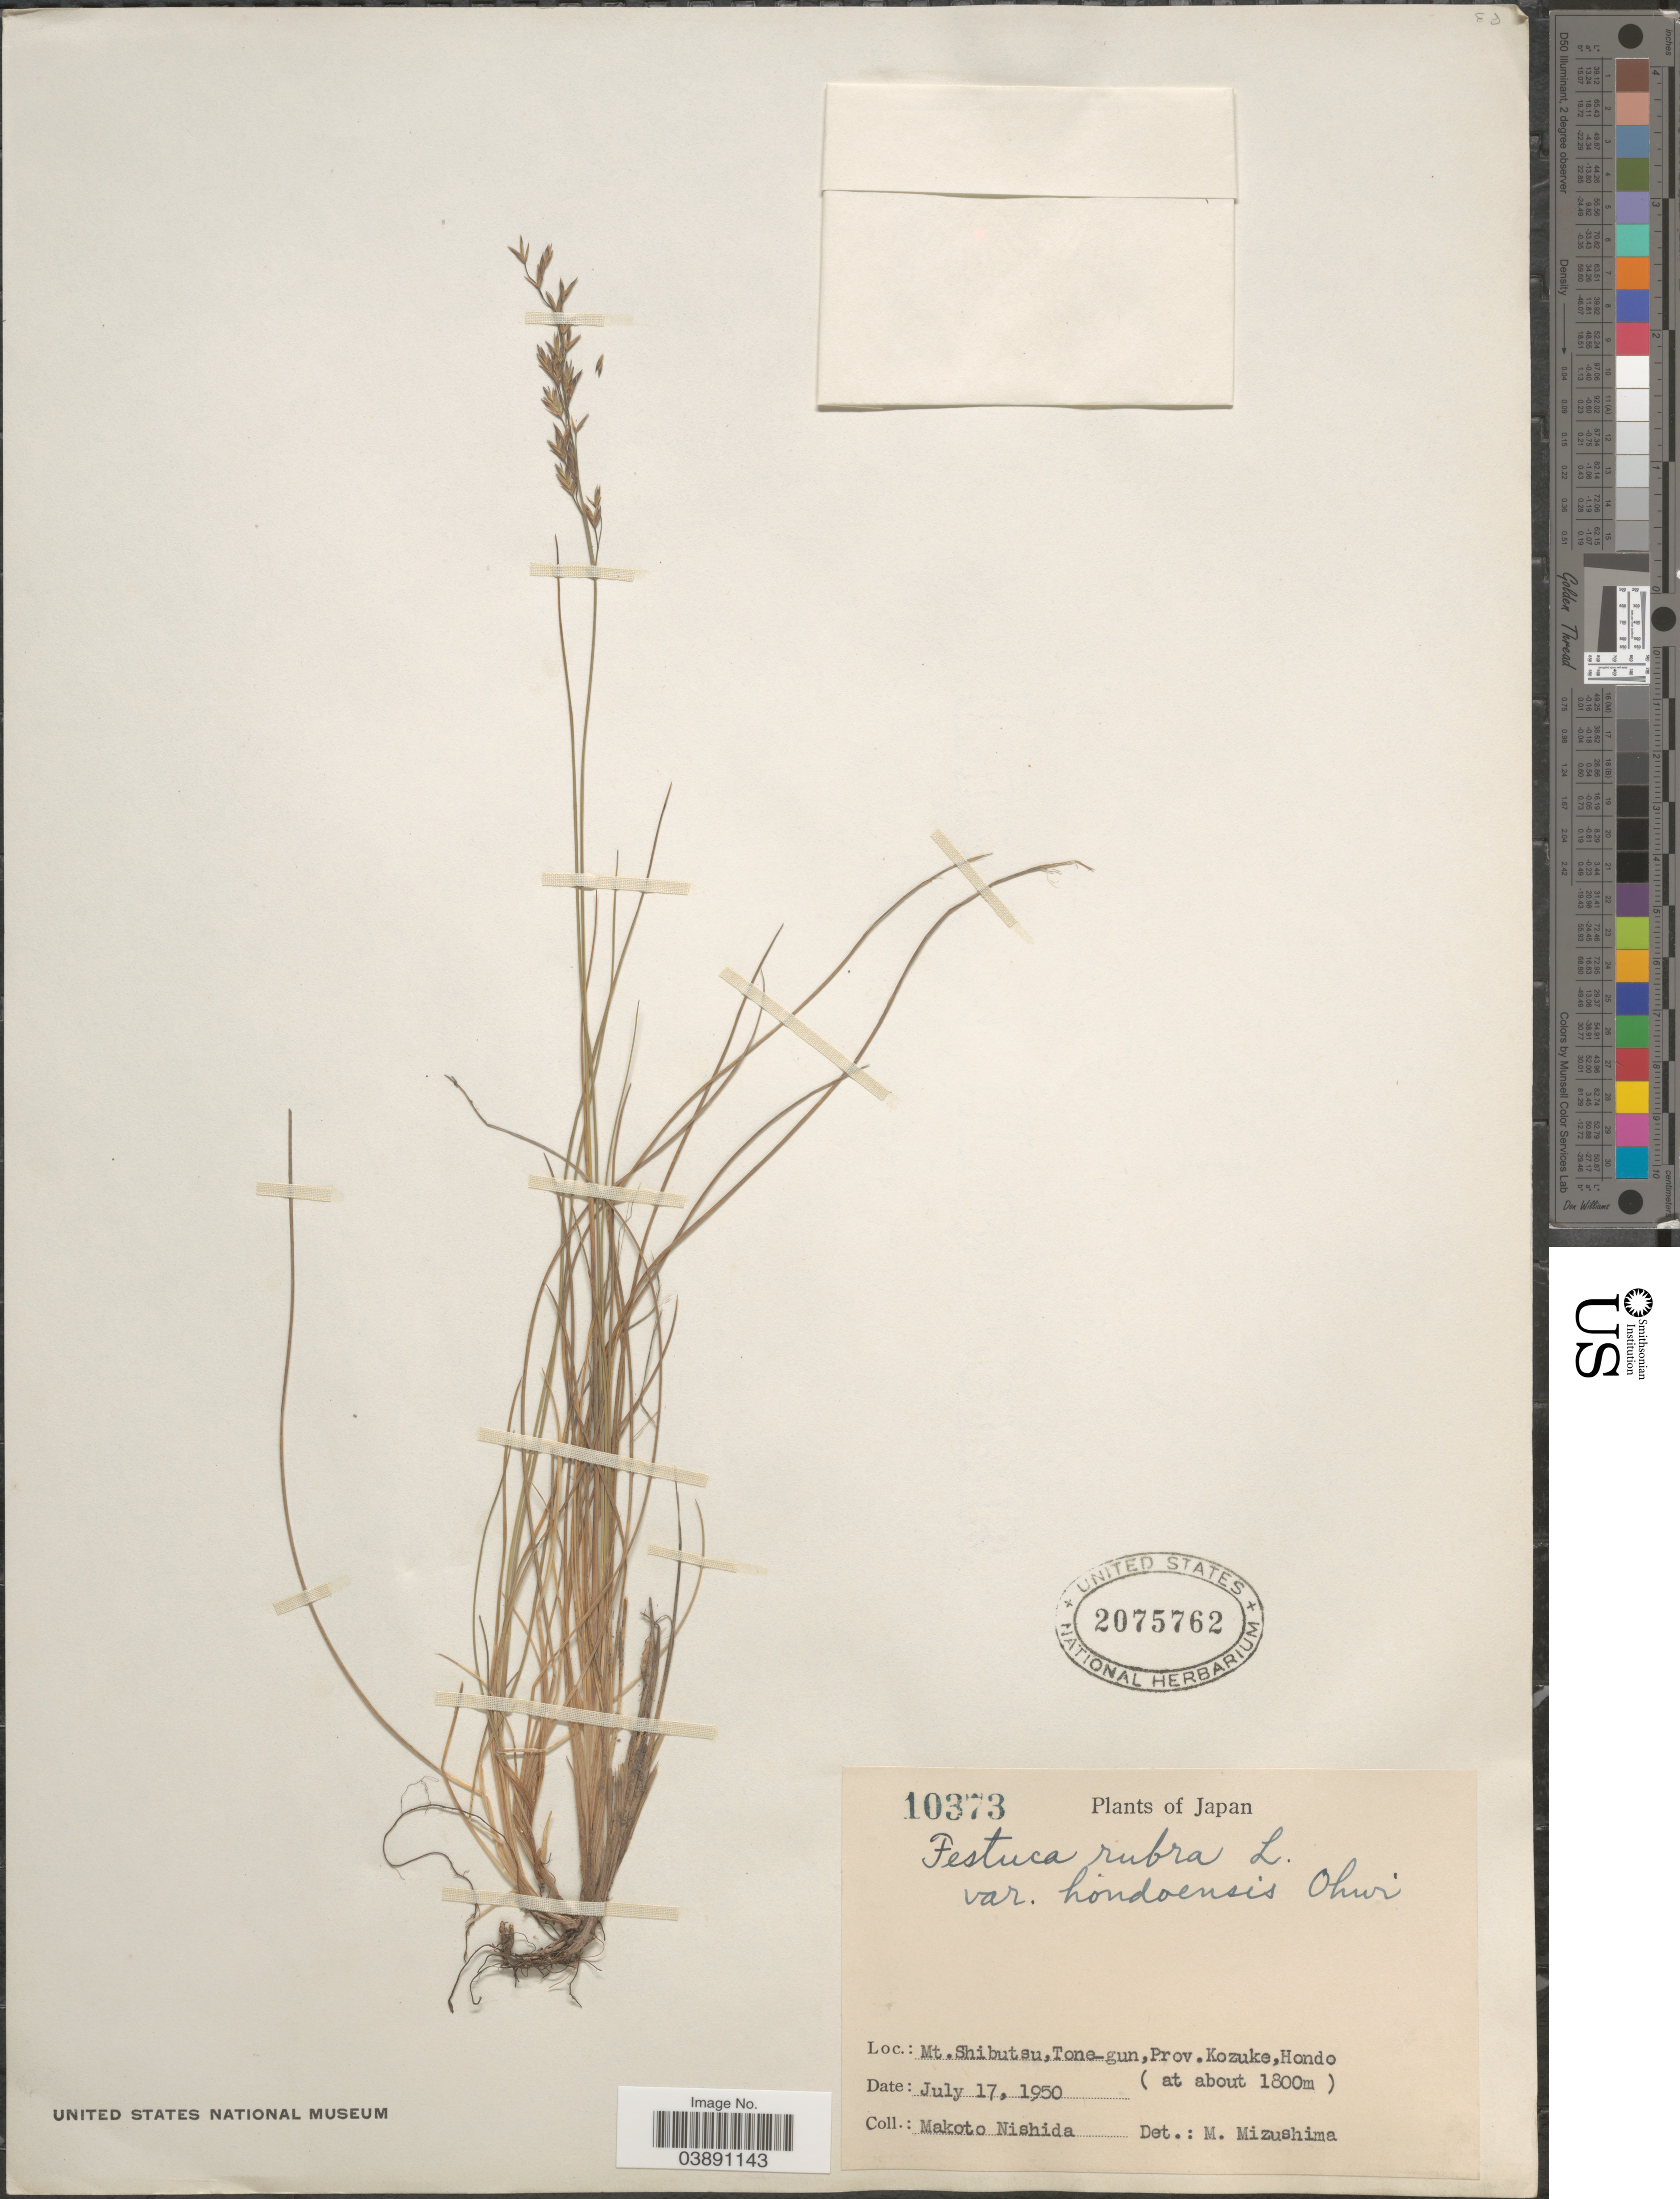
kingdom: Plantae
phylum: Tracheophyta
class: Liliopsida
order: Poales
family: Poaceae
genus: Festuca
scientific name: Festuca rubra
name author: L.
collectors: M. Nishida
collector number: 10373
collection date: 1950-07-17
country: Japan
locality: Mt. Shibutsu, Tone-gun, Prov. Kozuke, Hondo.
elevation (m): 1800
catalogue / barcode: US 2075762